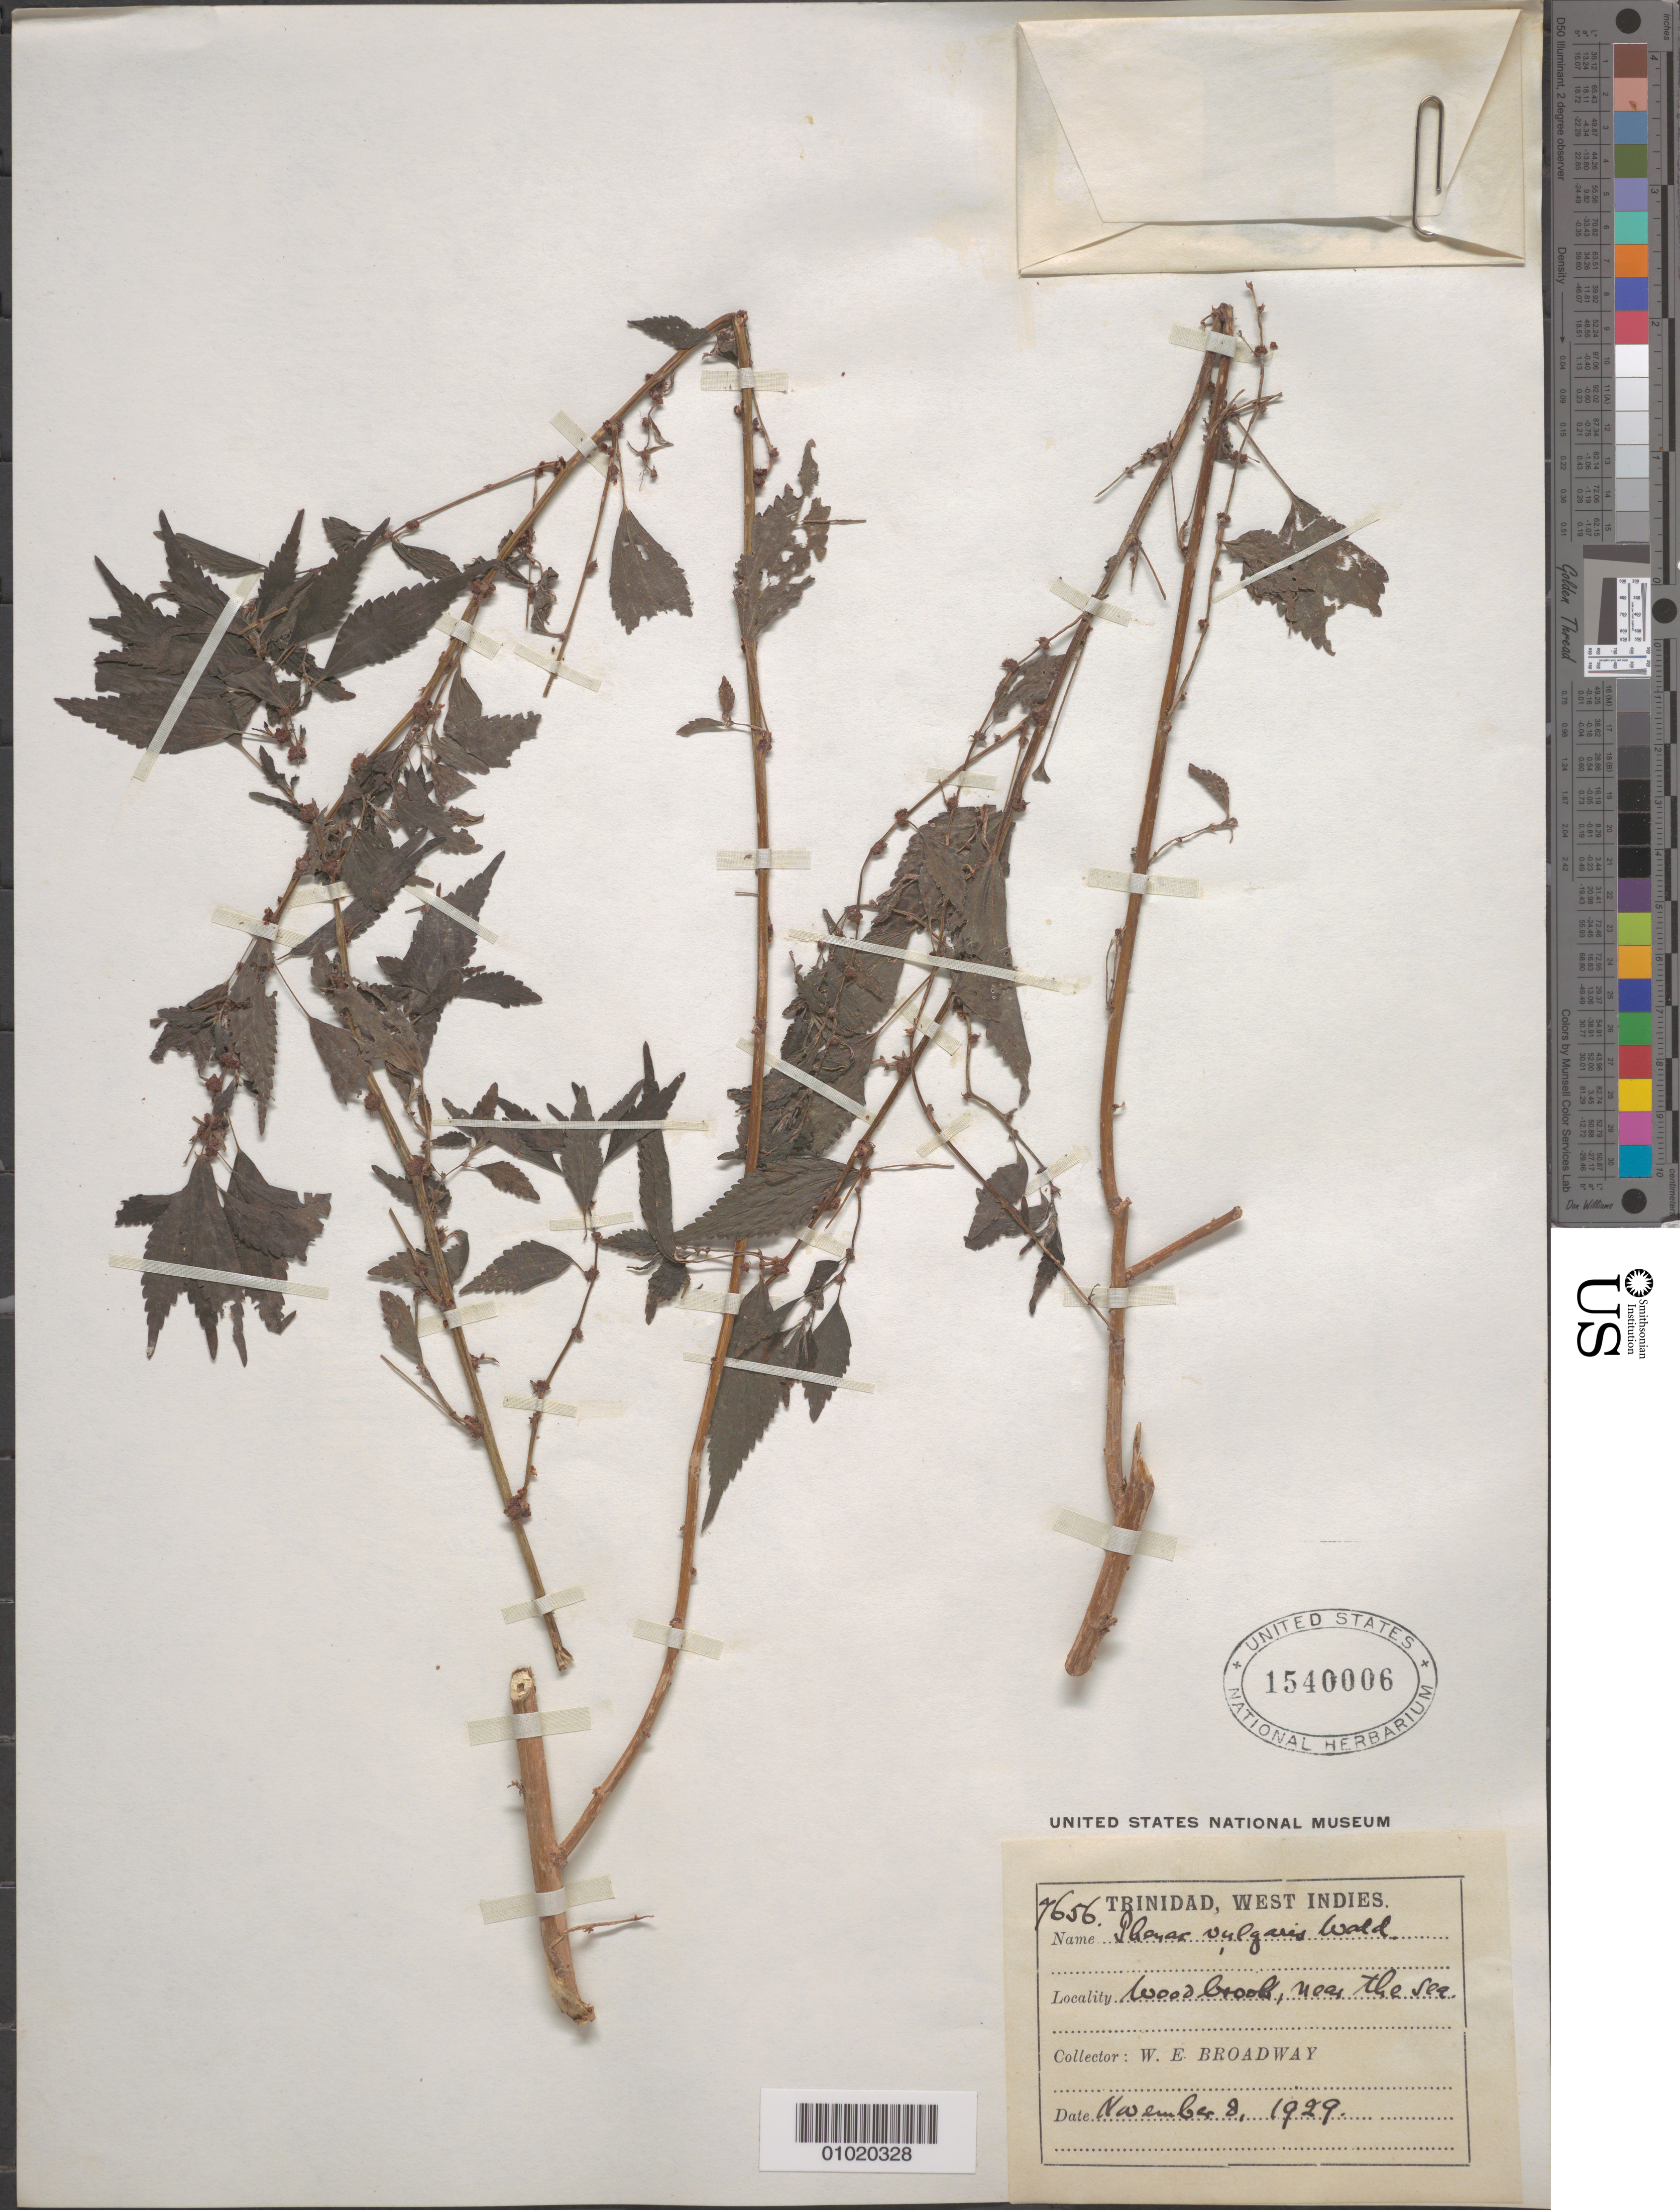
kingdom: Plantae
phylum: Tracheophyta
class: Magnoliopsida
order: Rosales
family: Urticaceae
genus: Phenax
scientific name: Phenax sonneratii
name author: (Poir.) Wedd.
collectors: W. E. Broadway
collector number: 7656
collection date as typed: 08 Nov 1929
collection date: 1929-11-08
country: Trinidad and Tobago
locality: Wood brook, near the sea.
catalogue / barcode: US 1540006